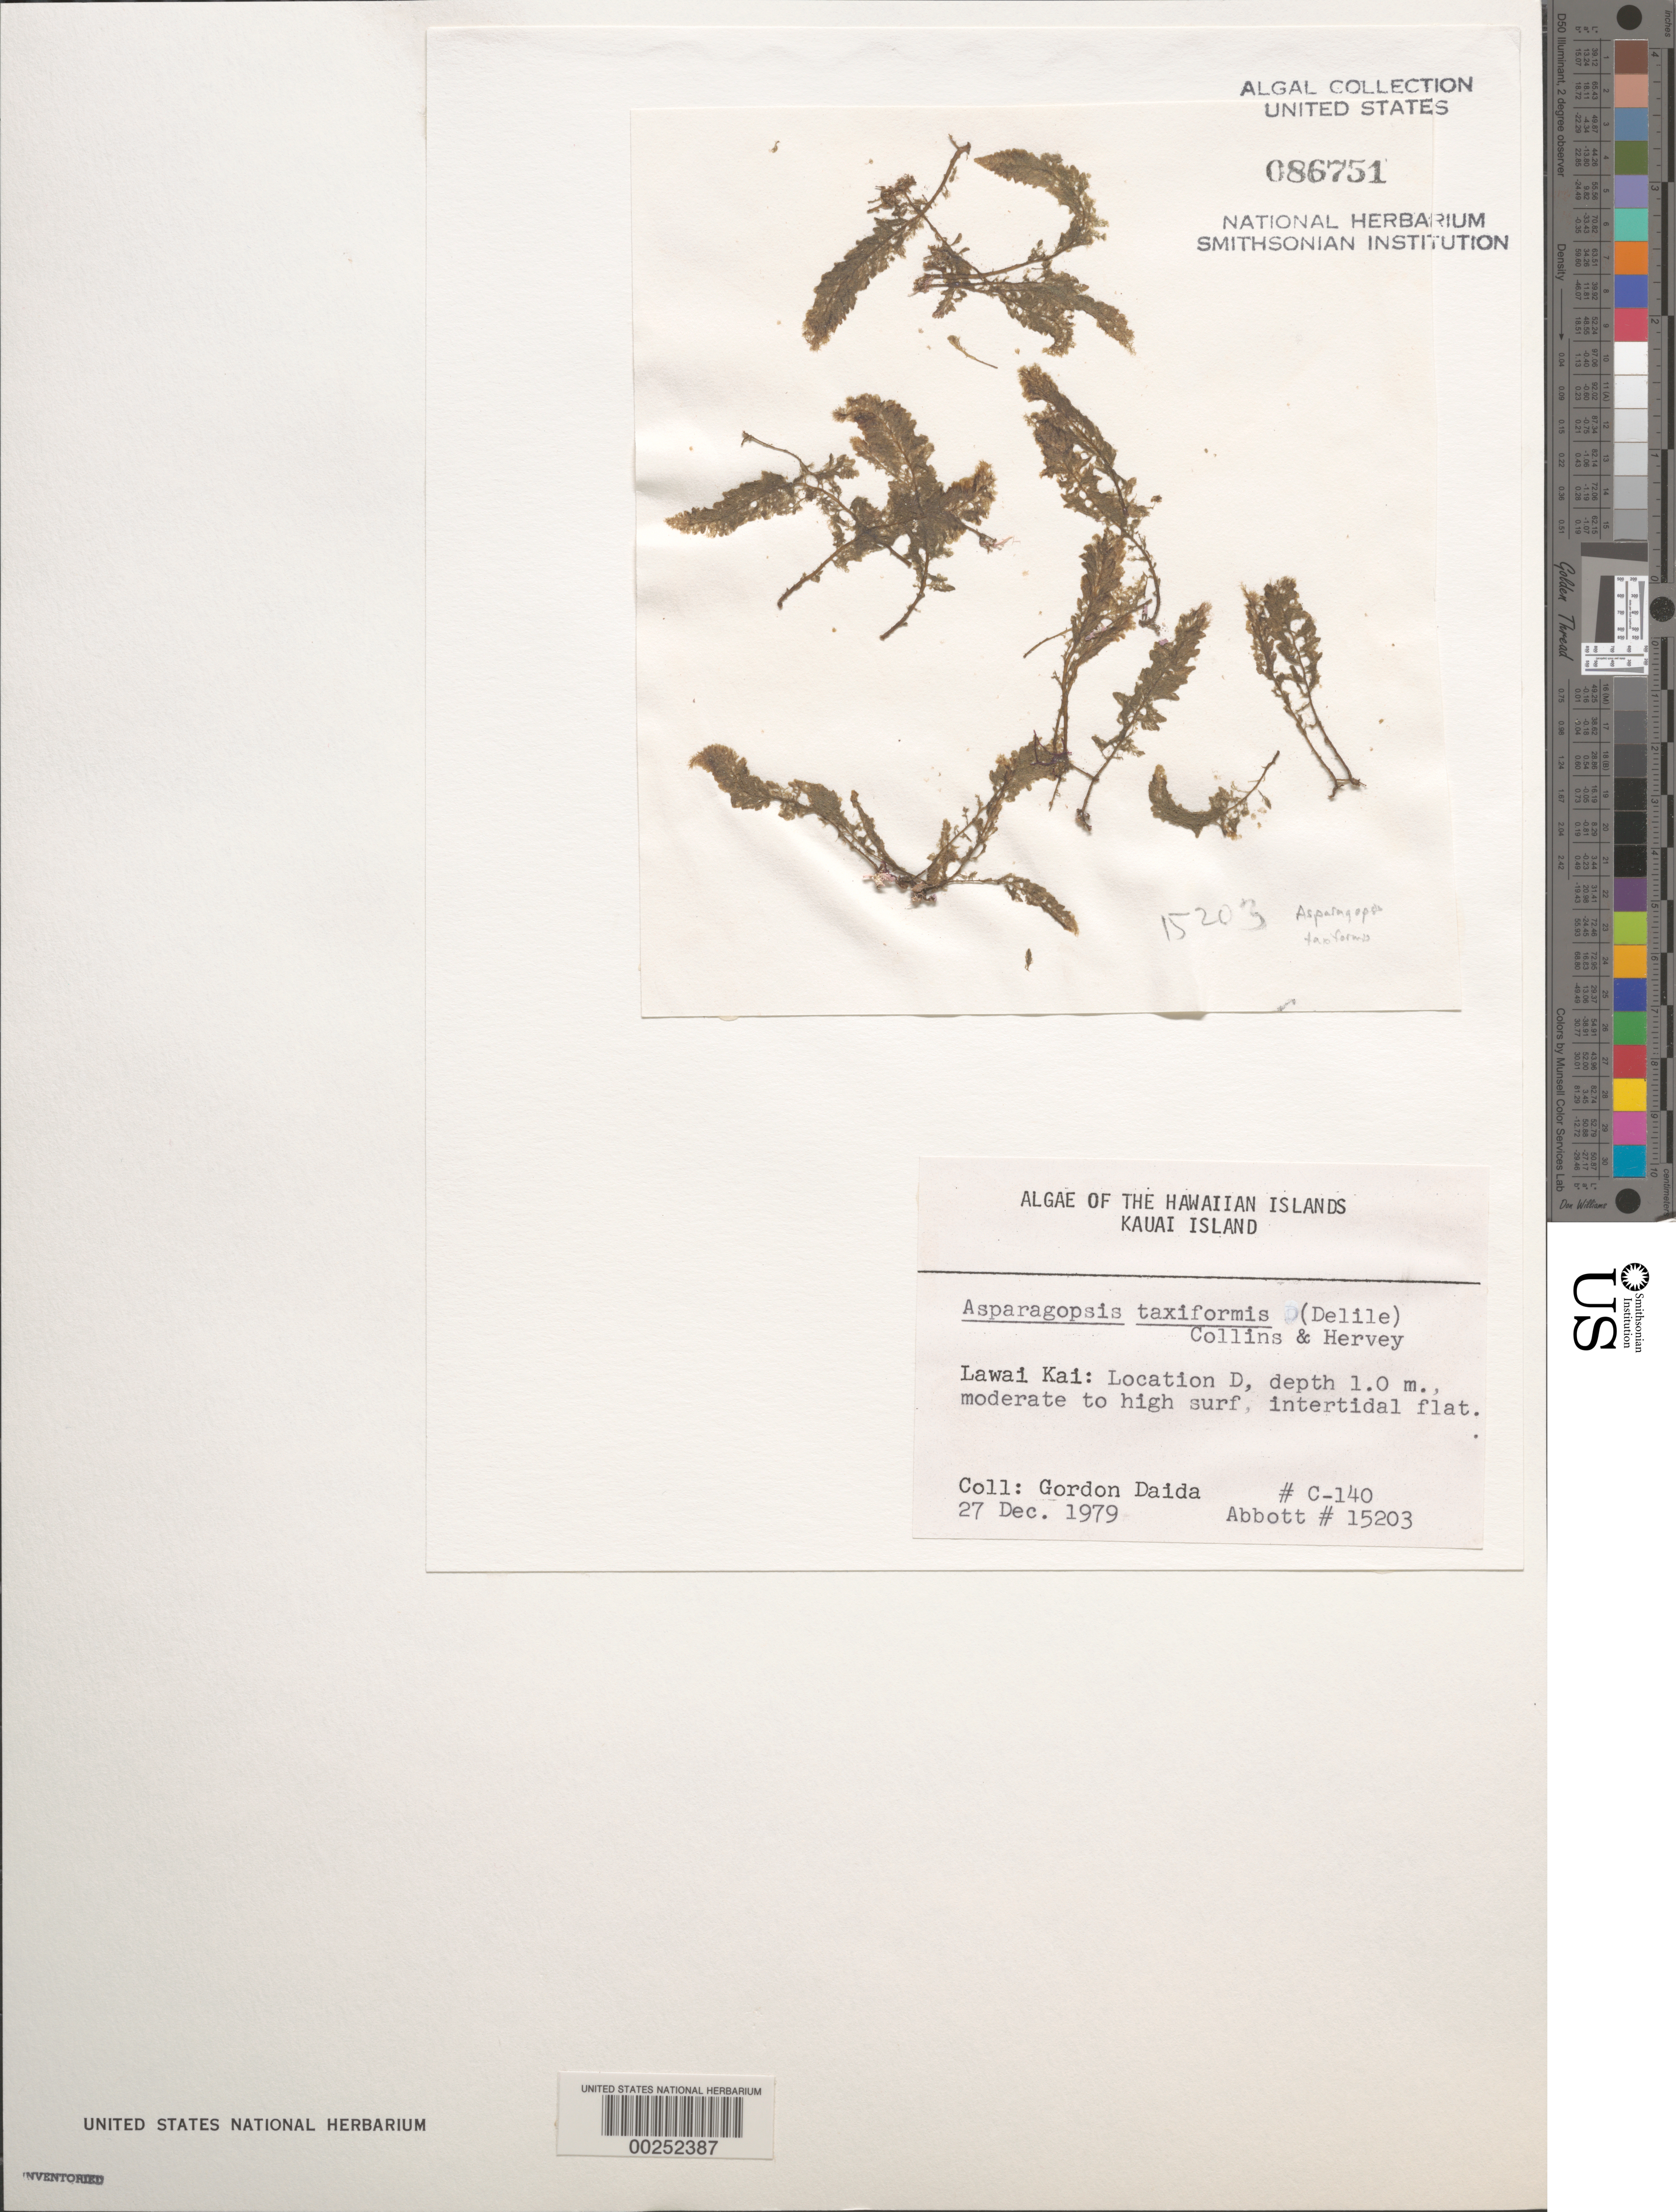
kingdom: Plantae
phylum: Rhodophyta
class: Florideophyceae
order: Bonnemaisoniales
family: Bonnemaisoniaceae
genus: Asparagopsis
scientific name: Asparagopsis taxiformis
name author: (Delile) Trevis.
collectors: G. Daida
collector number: C140 & IAA 15203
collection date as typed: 27 Dec 1979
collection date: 1979-12-27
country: United States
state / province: Hawaii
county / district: Kauai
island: Kaua'i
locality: Lawai Kai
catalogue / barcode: US 86751